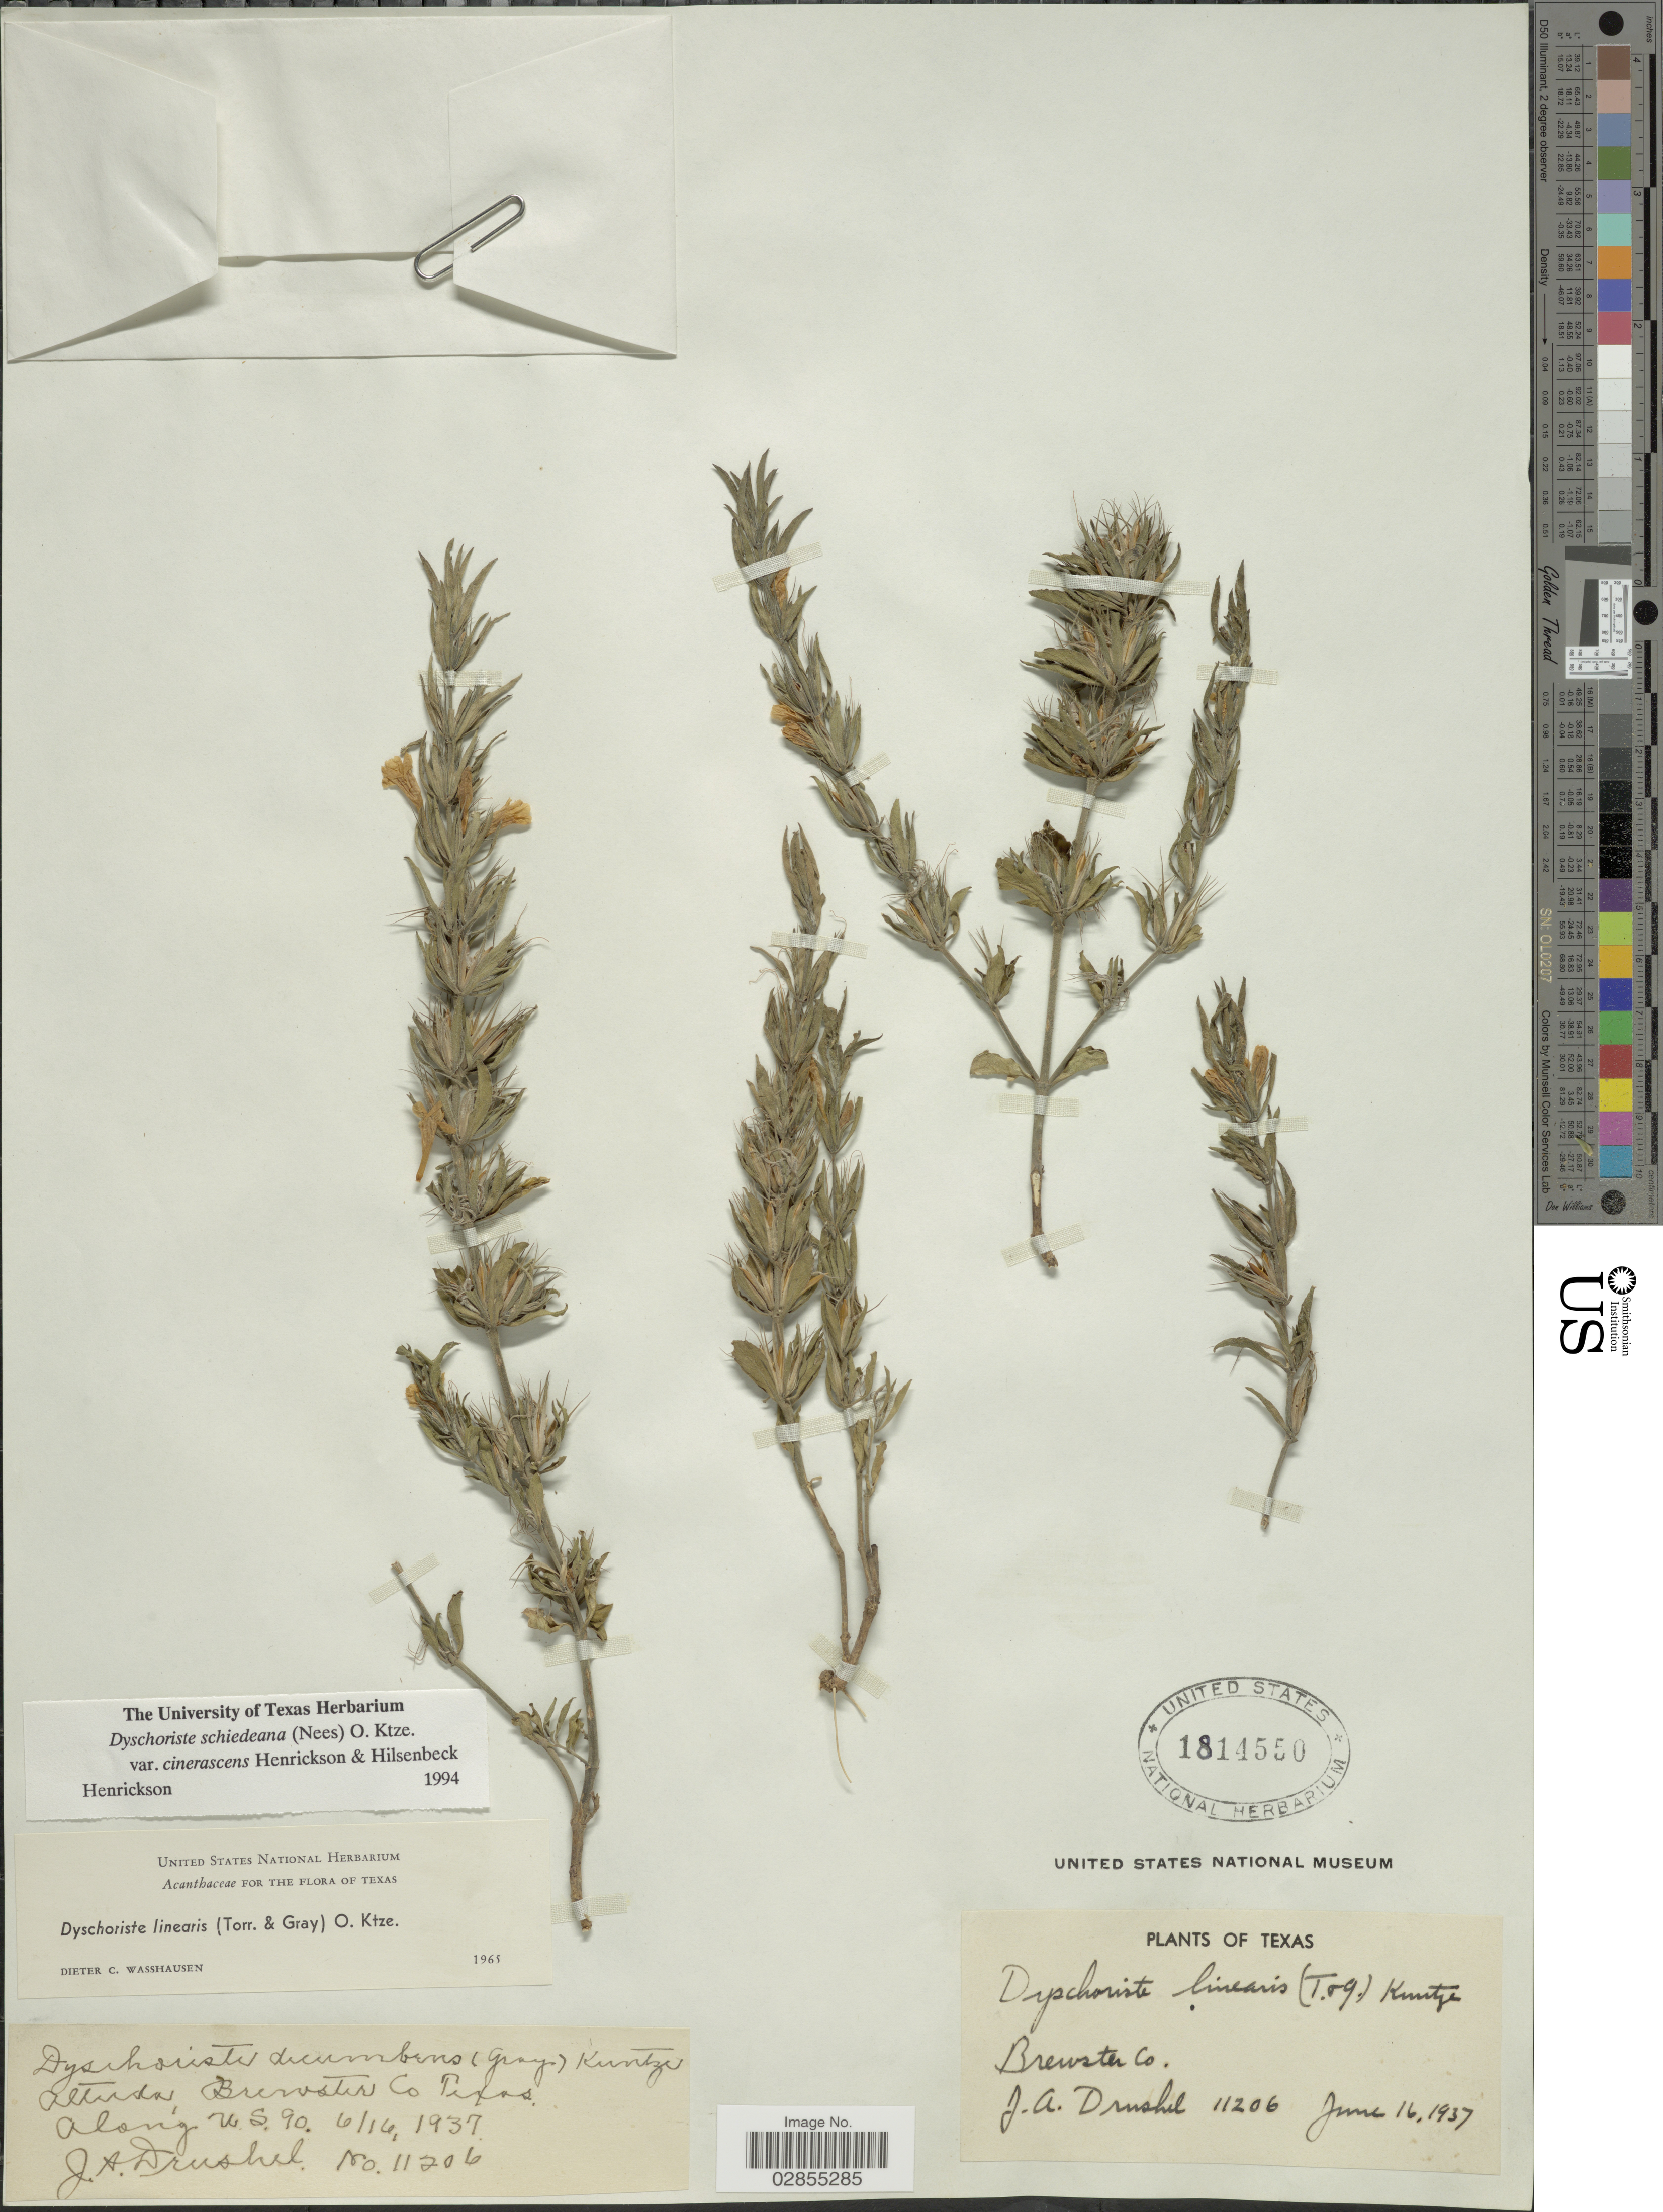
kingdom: Plantae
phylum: Tracheophyta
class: Magnoliopsida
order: Lamiales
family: Acanthaceae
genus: Dyschoriste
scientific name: Dyschoriste schiedeana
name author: (Nees) Kuntze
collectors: J. A. Drushel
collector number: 11206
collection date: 1937-06-16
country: United States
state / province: Texas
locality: Brewster Co. Along U. S. 90.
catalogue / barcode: US 1814550